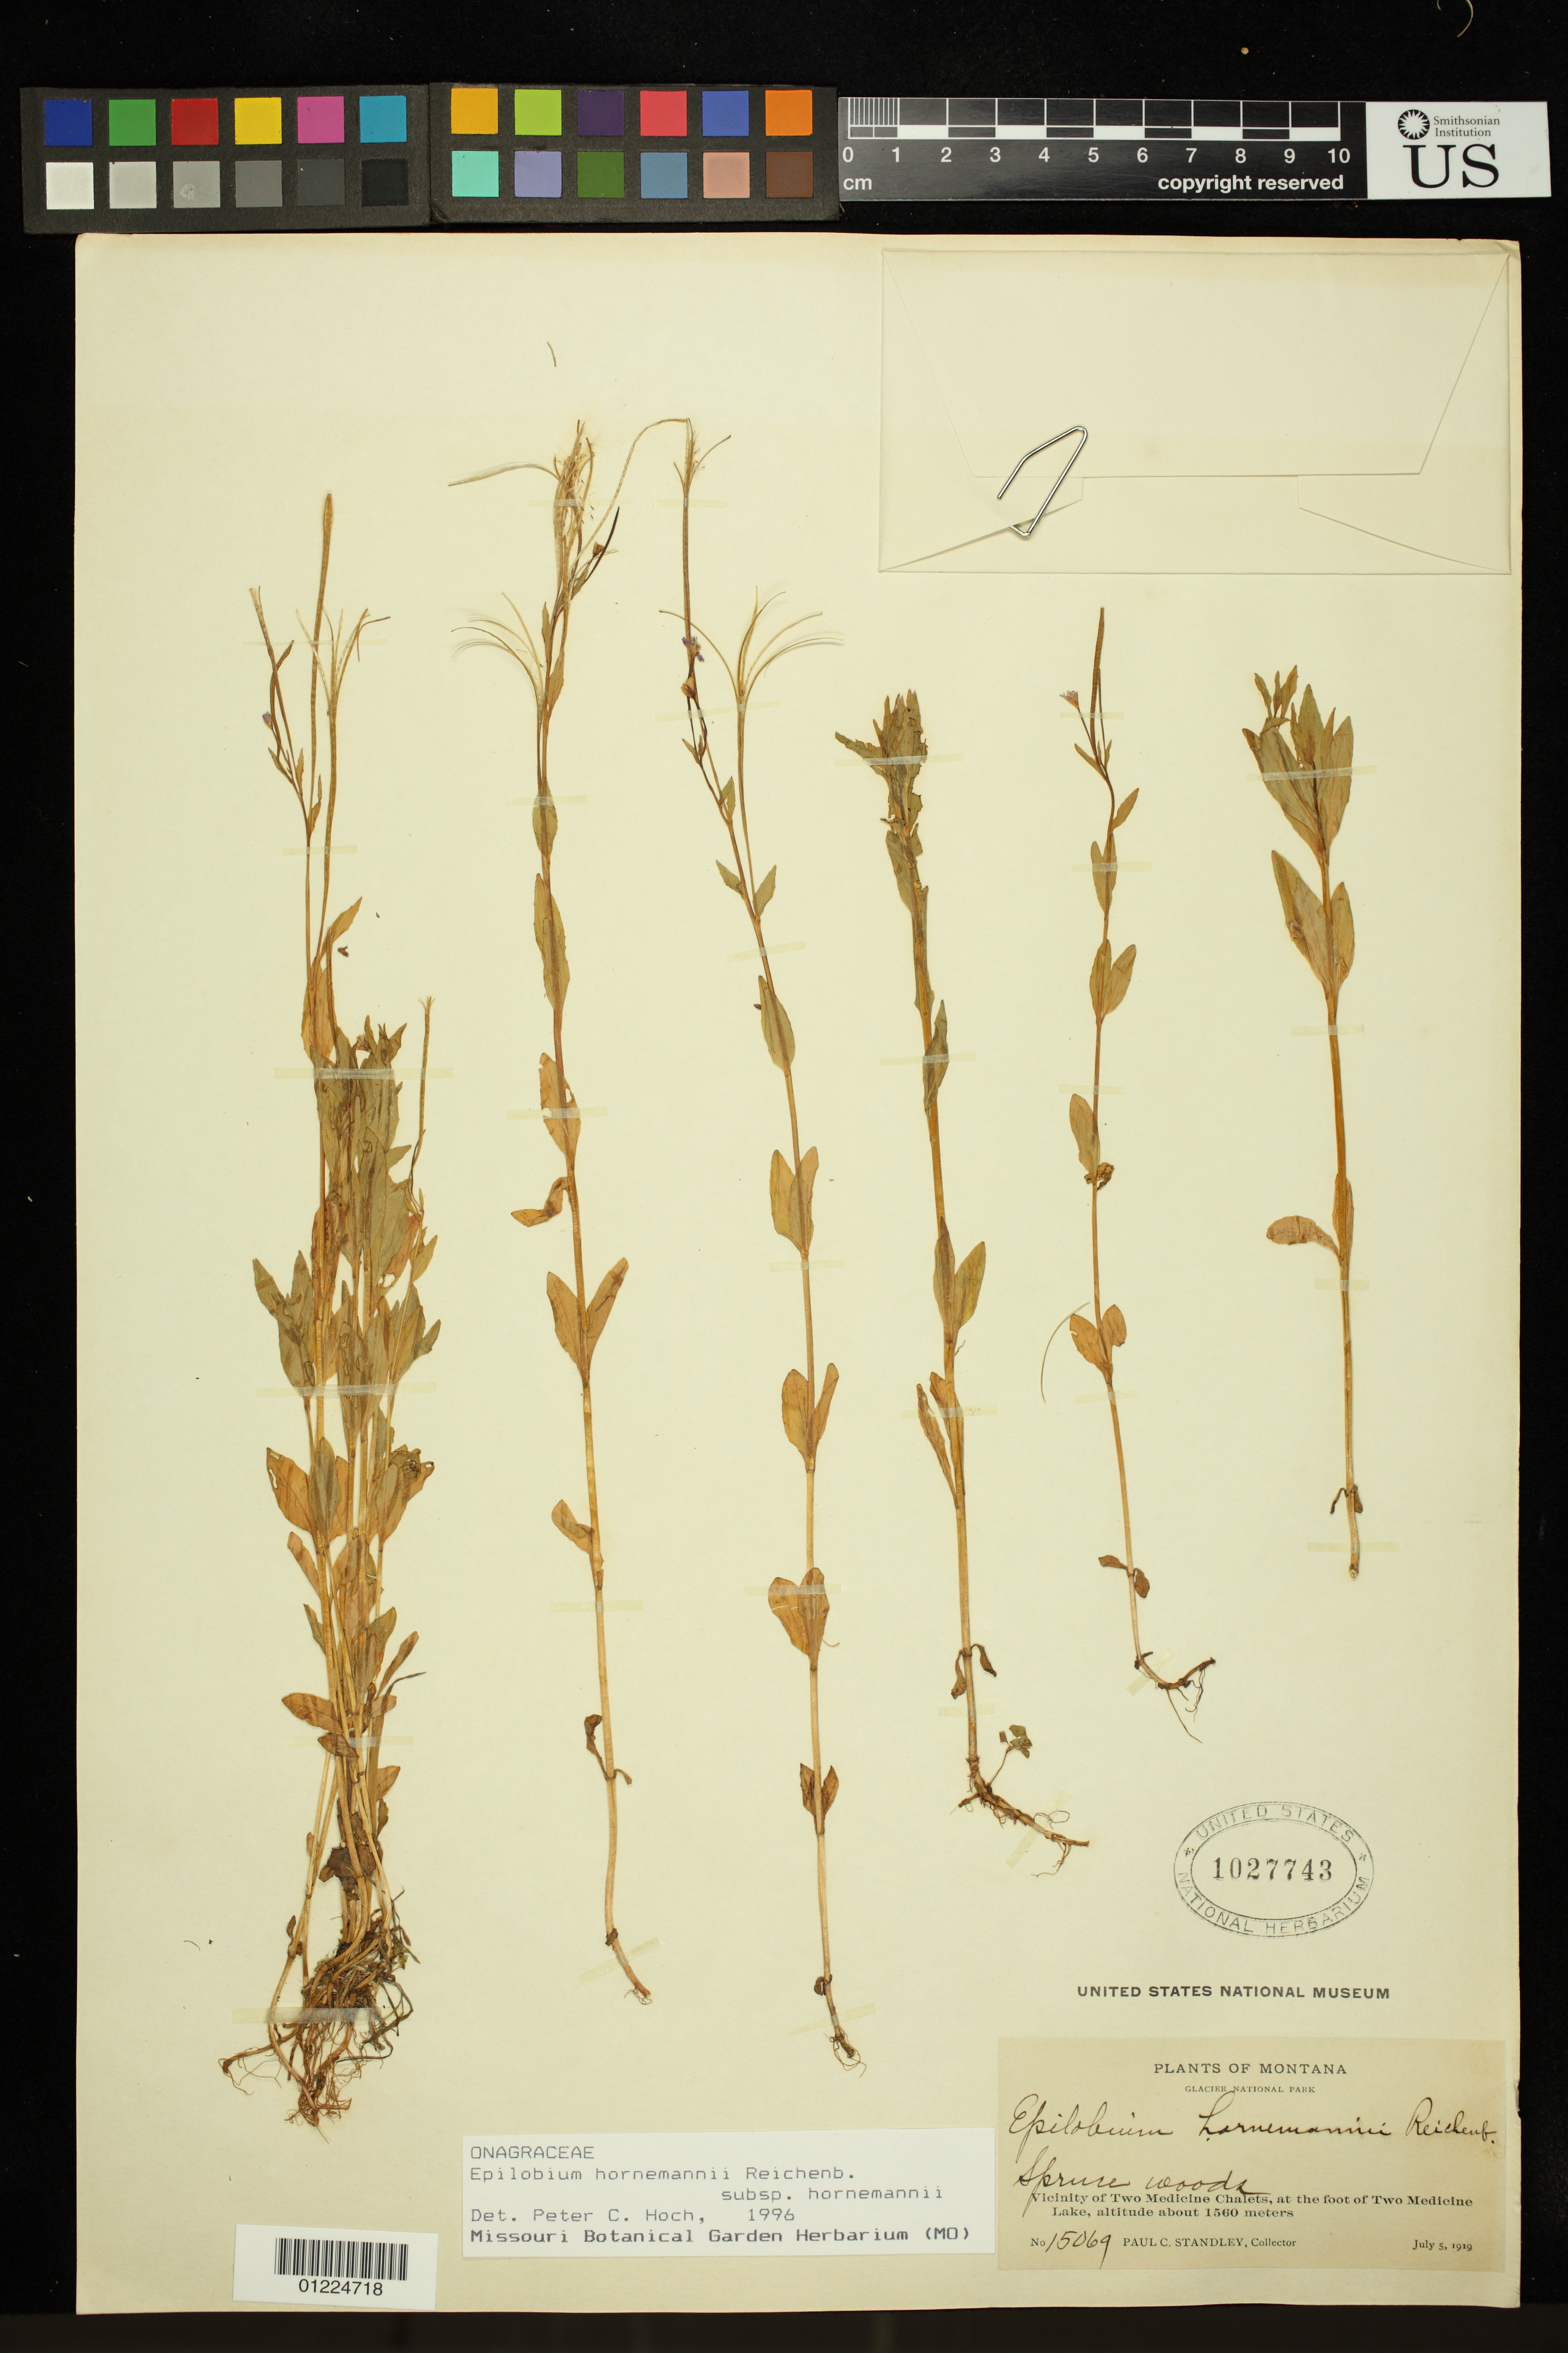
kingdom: Plantae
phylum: Tracheophyta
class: Magnoliopsida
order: Myrtales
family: Onagraceae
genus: Epilobium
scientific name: Epilobium hornemannii subsp. hornemannii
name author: Rchb.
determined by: Hoch, P. C.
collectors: P. C. Standley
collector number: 15069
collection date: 1919-07-05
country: United States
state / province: Montana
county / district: Glacier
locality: Glacier National Park, vicinity of Two Medicine Chalets, at the foot of Two Medicine Lake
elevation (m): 1560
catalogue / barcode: US 1027743